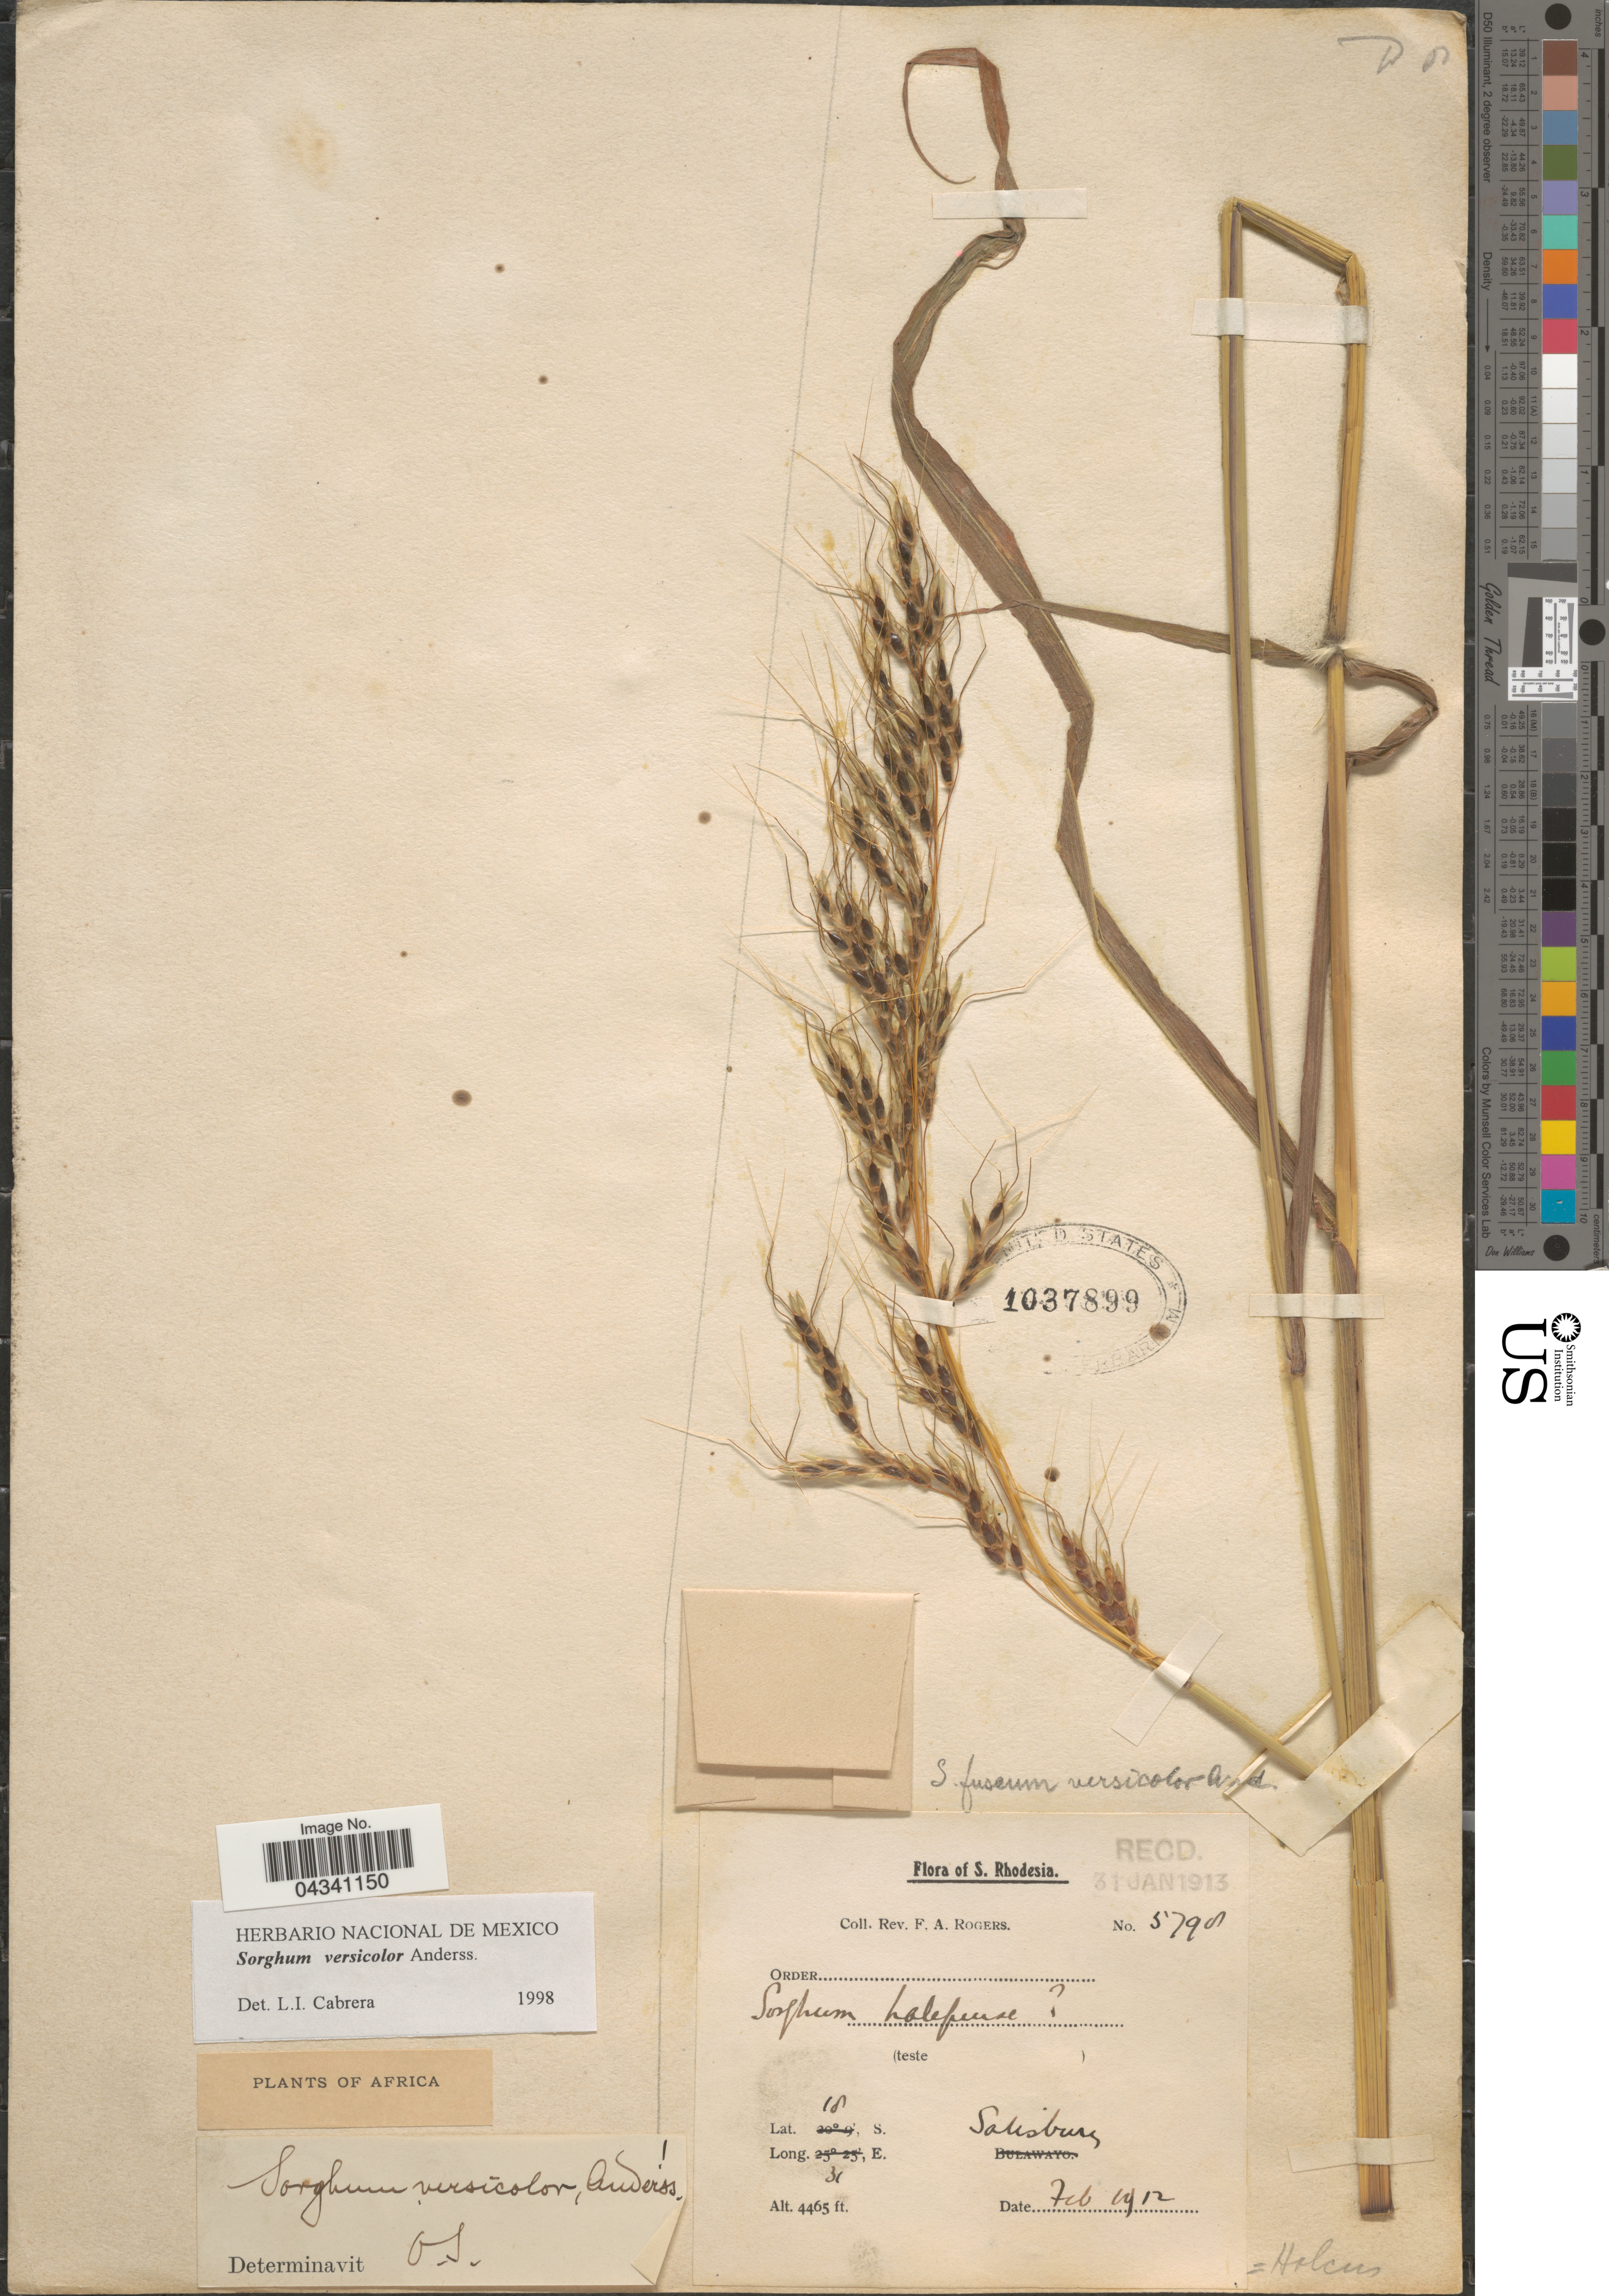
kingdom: Plantae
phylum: Tracheophyta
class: Liliopsida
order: Poales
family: Poaceae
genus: Sorghum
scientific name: Sorghum versicolor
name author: Andersson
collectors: F. A. Rogers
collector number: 5798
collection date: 1912-02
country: Zimbabwe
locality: S. Rhodesia. Salisbury.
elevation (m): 1361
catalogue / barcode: US 1037899